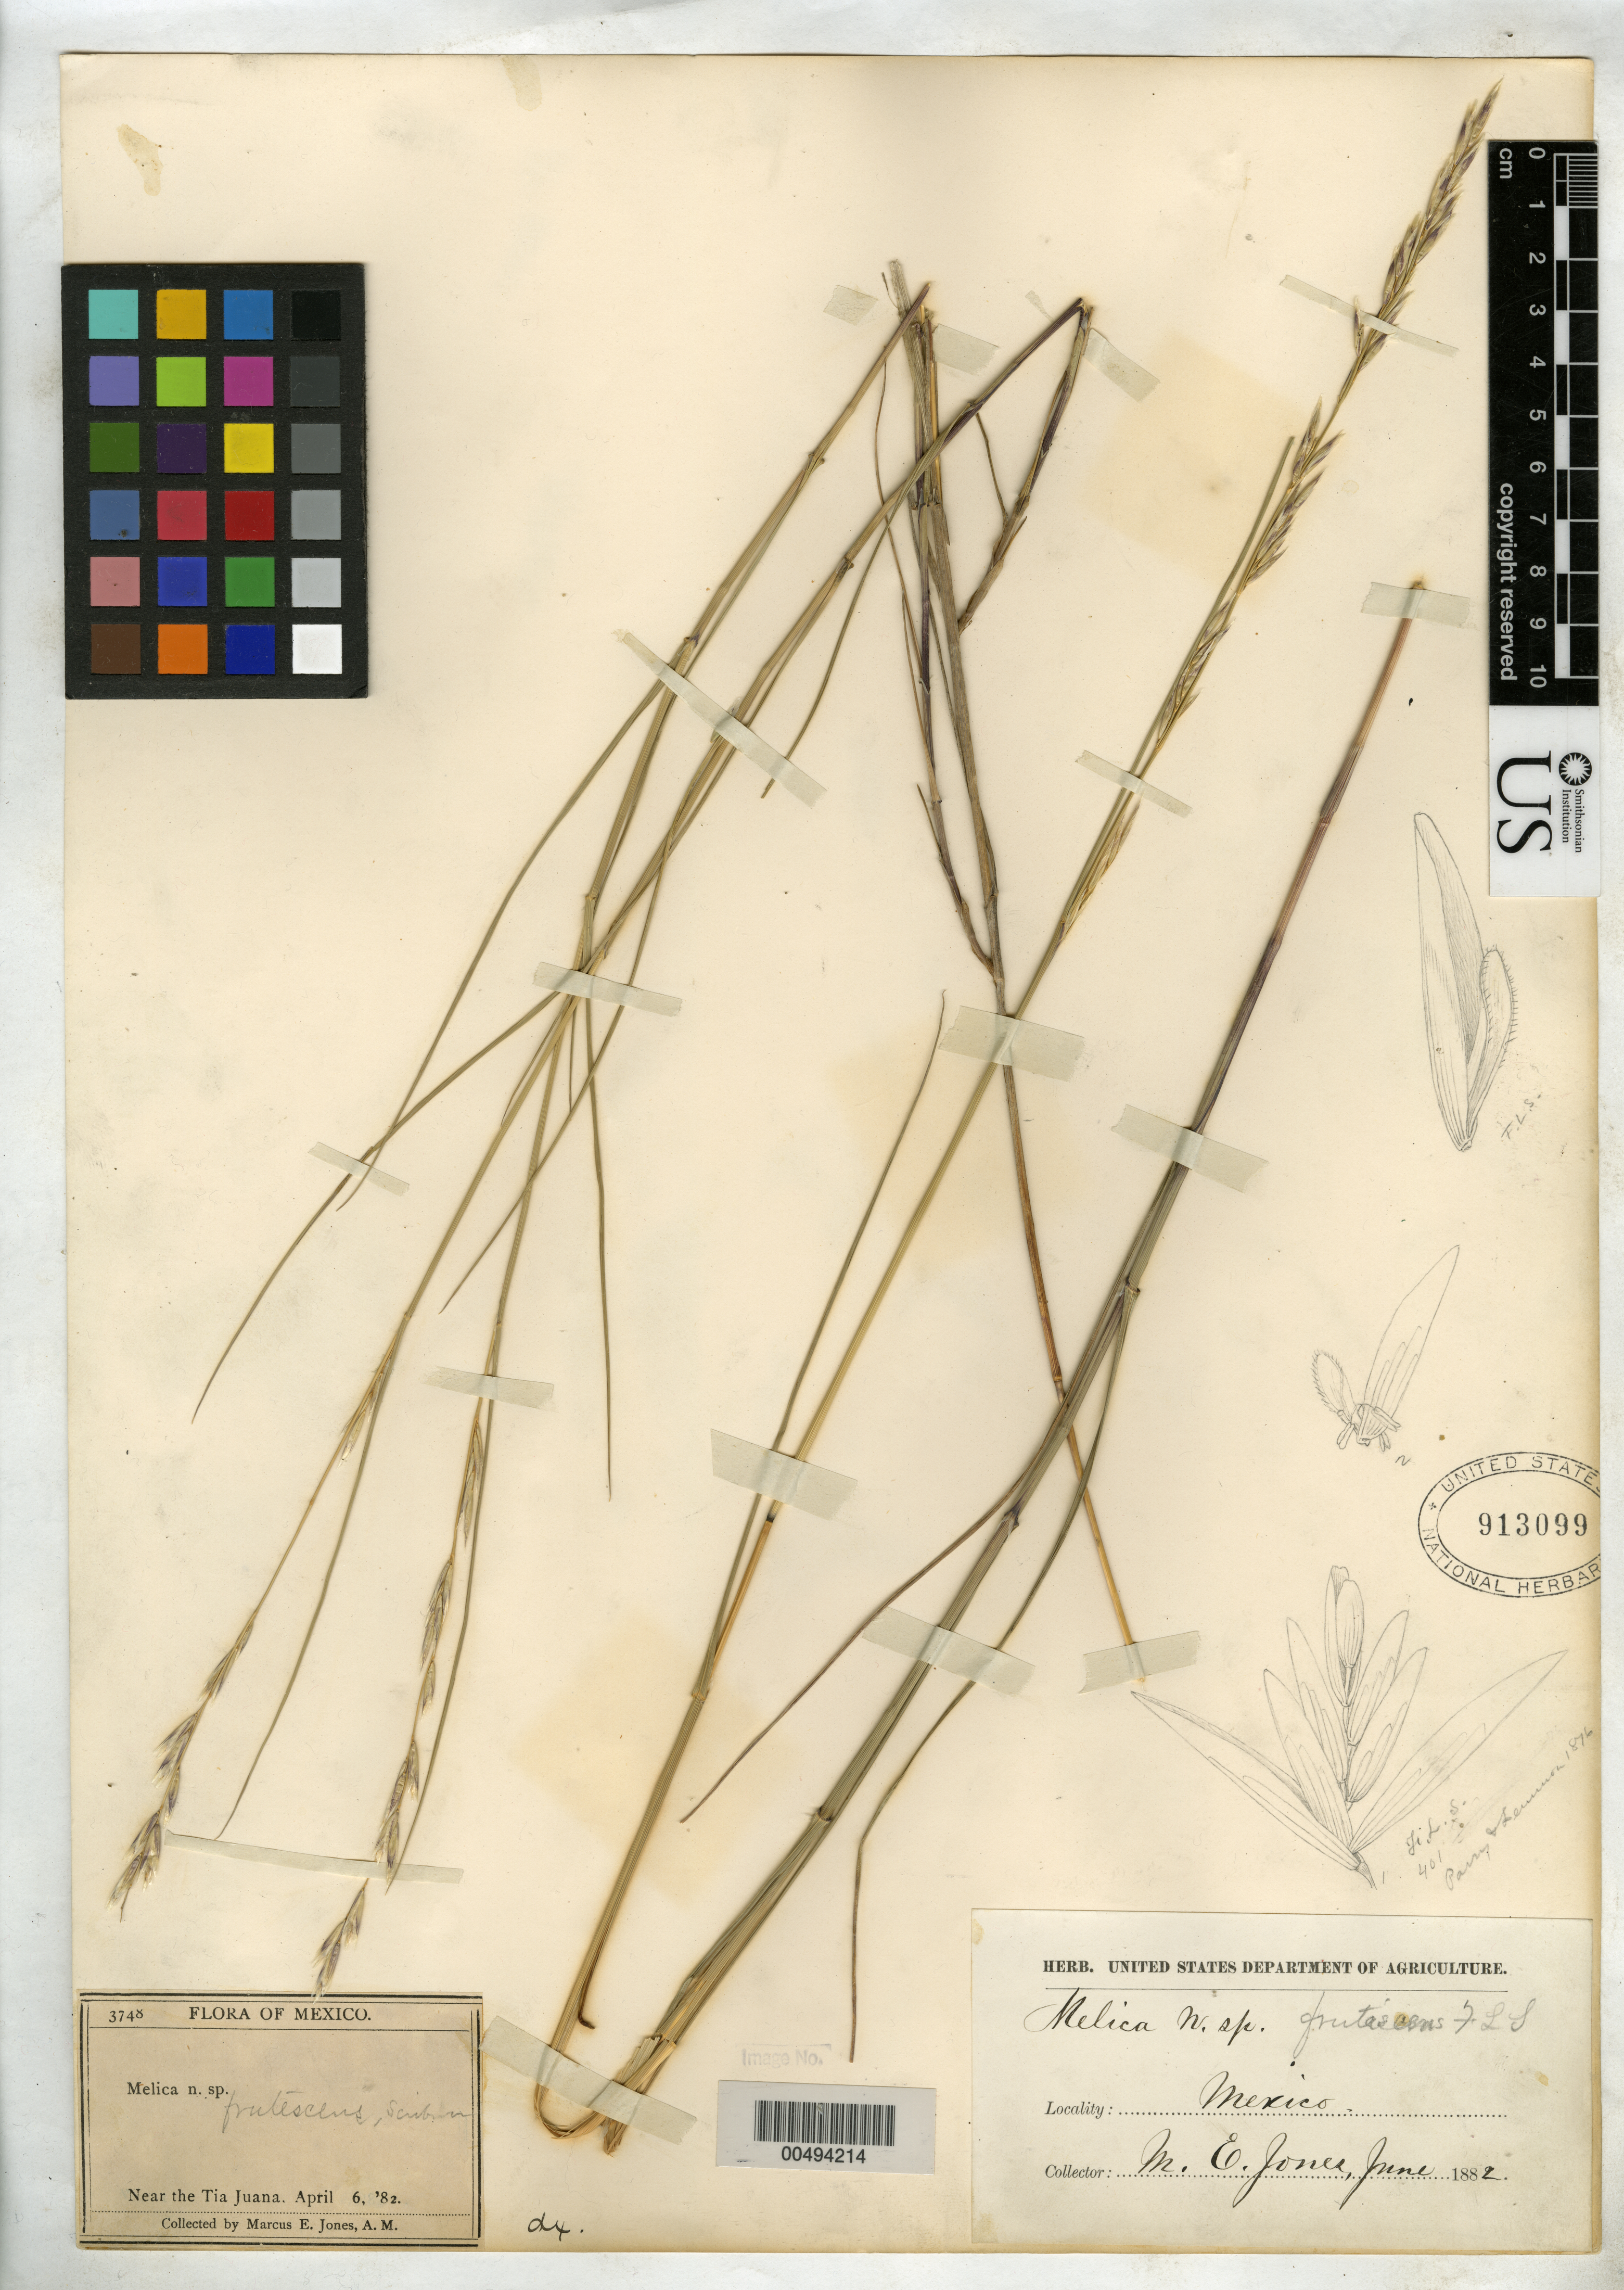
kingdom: Plantae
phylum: Tracheophyta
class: Liliopsida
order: Poales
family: Poaceae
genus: Melica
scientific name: Melica frutescens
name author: Scribn.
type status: Syntype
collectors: M. E. Jones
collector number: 3748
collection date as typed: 6 Apr 1882 or Jun 1882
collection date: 1882-04-06 or 1882-06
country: Mexico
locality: Near the Tia Juana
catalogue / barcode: US 913099